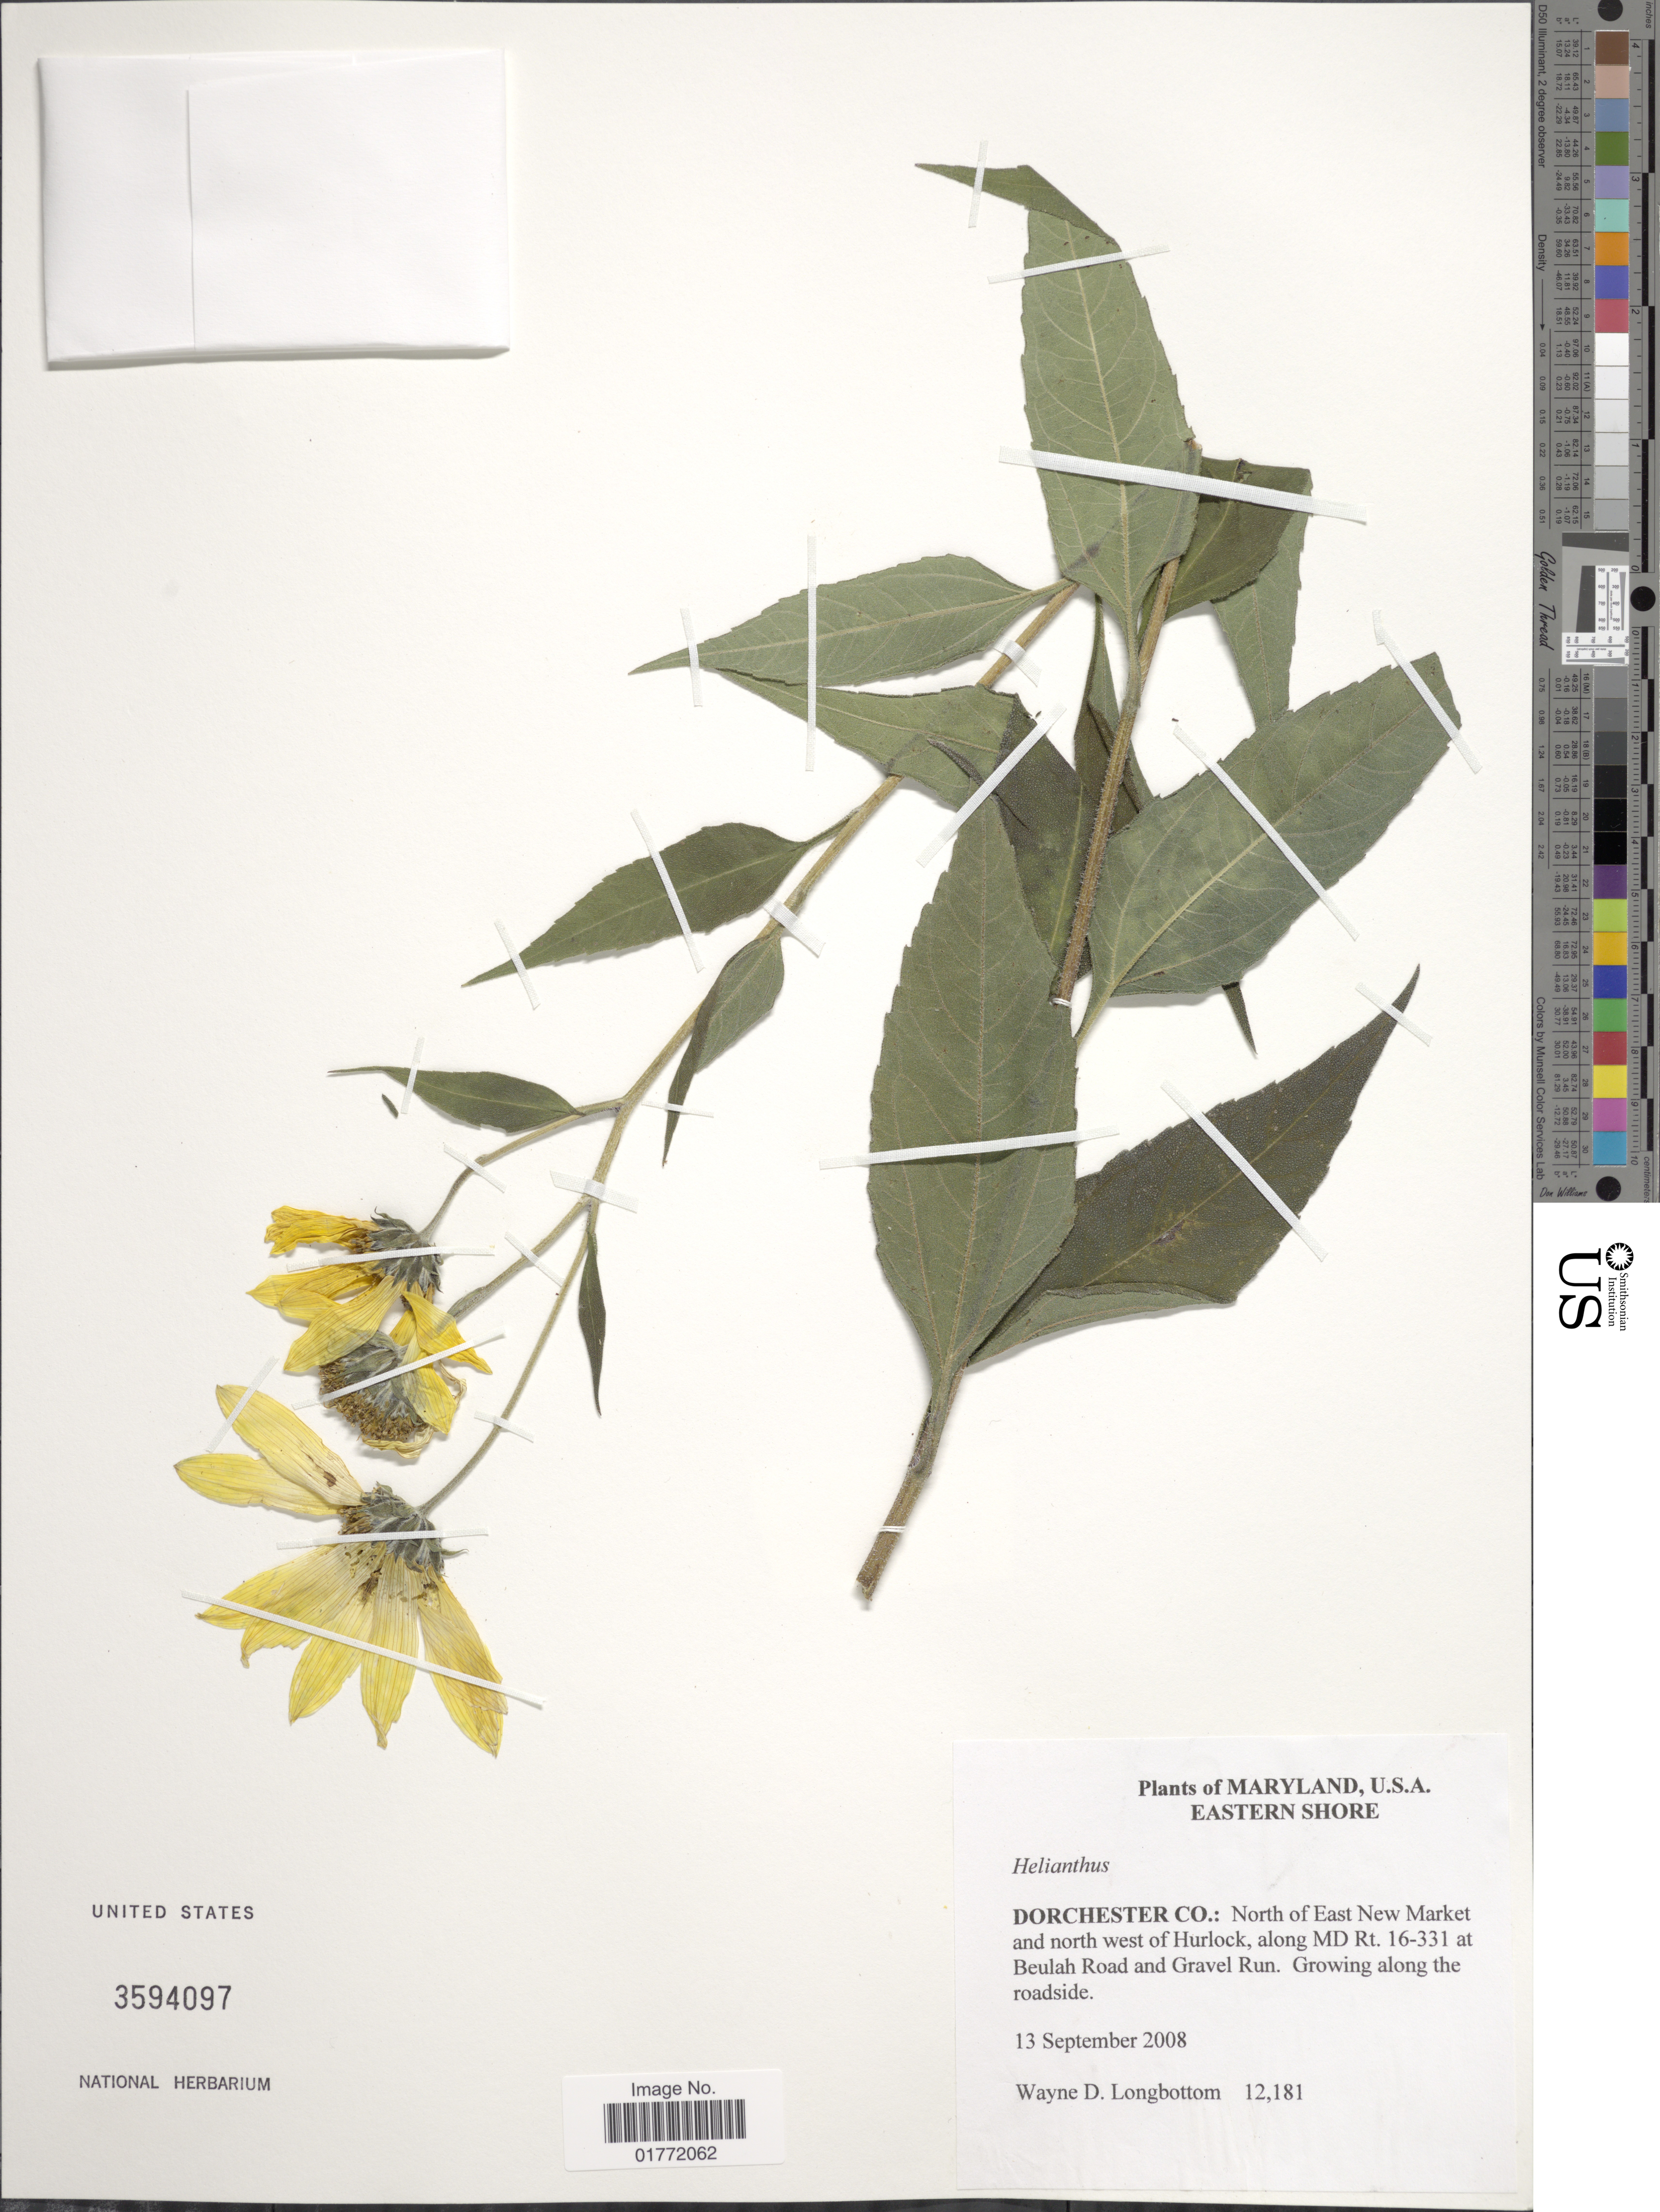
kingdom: Plantae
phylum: Tracheophyta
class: Magnoliopsida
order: Asterales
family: Asteraceae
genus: Helianthus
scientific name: Helianthus sp.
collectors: W. D. Longbottom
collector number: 12181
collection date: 2008-09-13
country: United States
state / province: Maryland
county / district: Dorchester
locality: Dorchester Co.: North of East New Market and north west of Hurlock, along MD Rt. 16-331 at Beulah Road and Gravel Run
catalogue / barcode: US 3594097